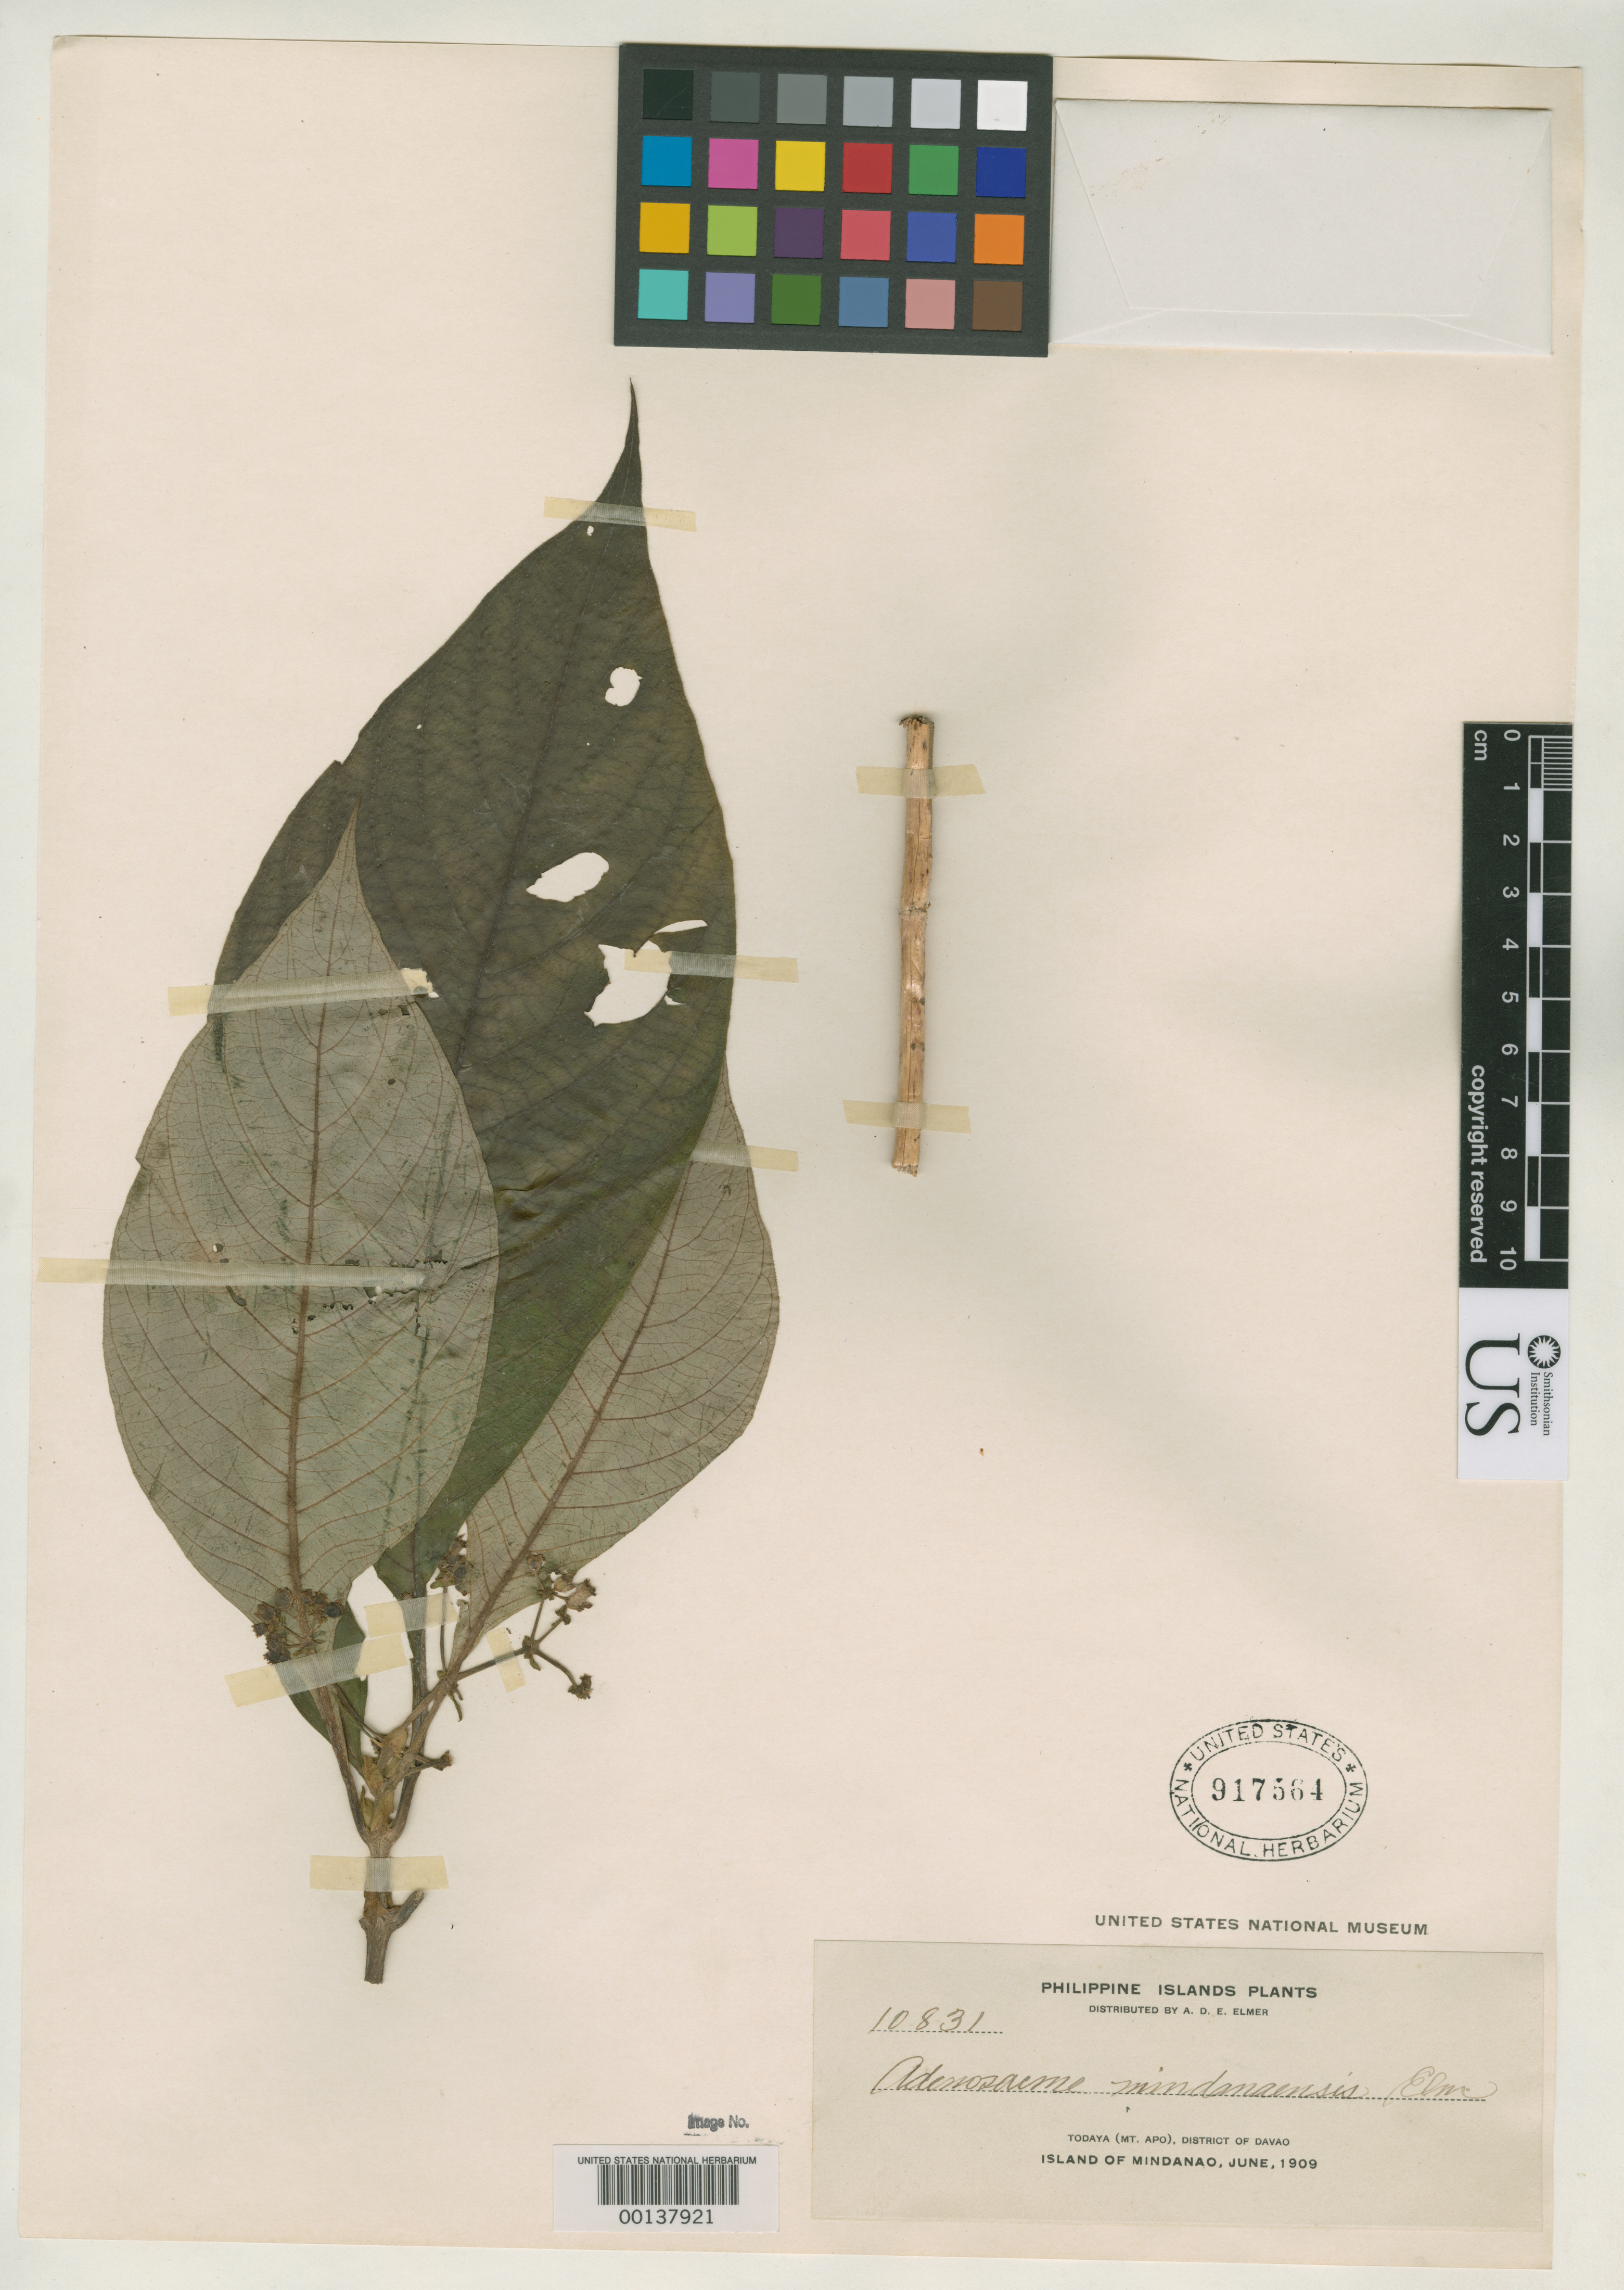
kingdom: Plantae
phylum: Tracheophyta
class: Magnoliopsida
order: Gentianales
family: Rubiaceae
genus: Mycetia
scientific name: Mycetia mindanaensis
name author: (Elmer) Govaerts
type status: Isotype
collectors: A. D. E. Elmer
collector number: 10831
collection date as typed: Jun 1909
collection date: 1909-06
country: Philippines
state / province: Davao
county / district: Davao del Sur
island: Mindanao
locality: Todaya, Mt. Apo.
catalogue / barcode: US 917564